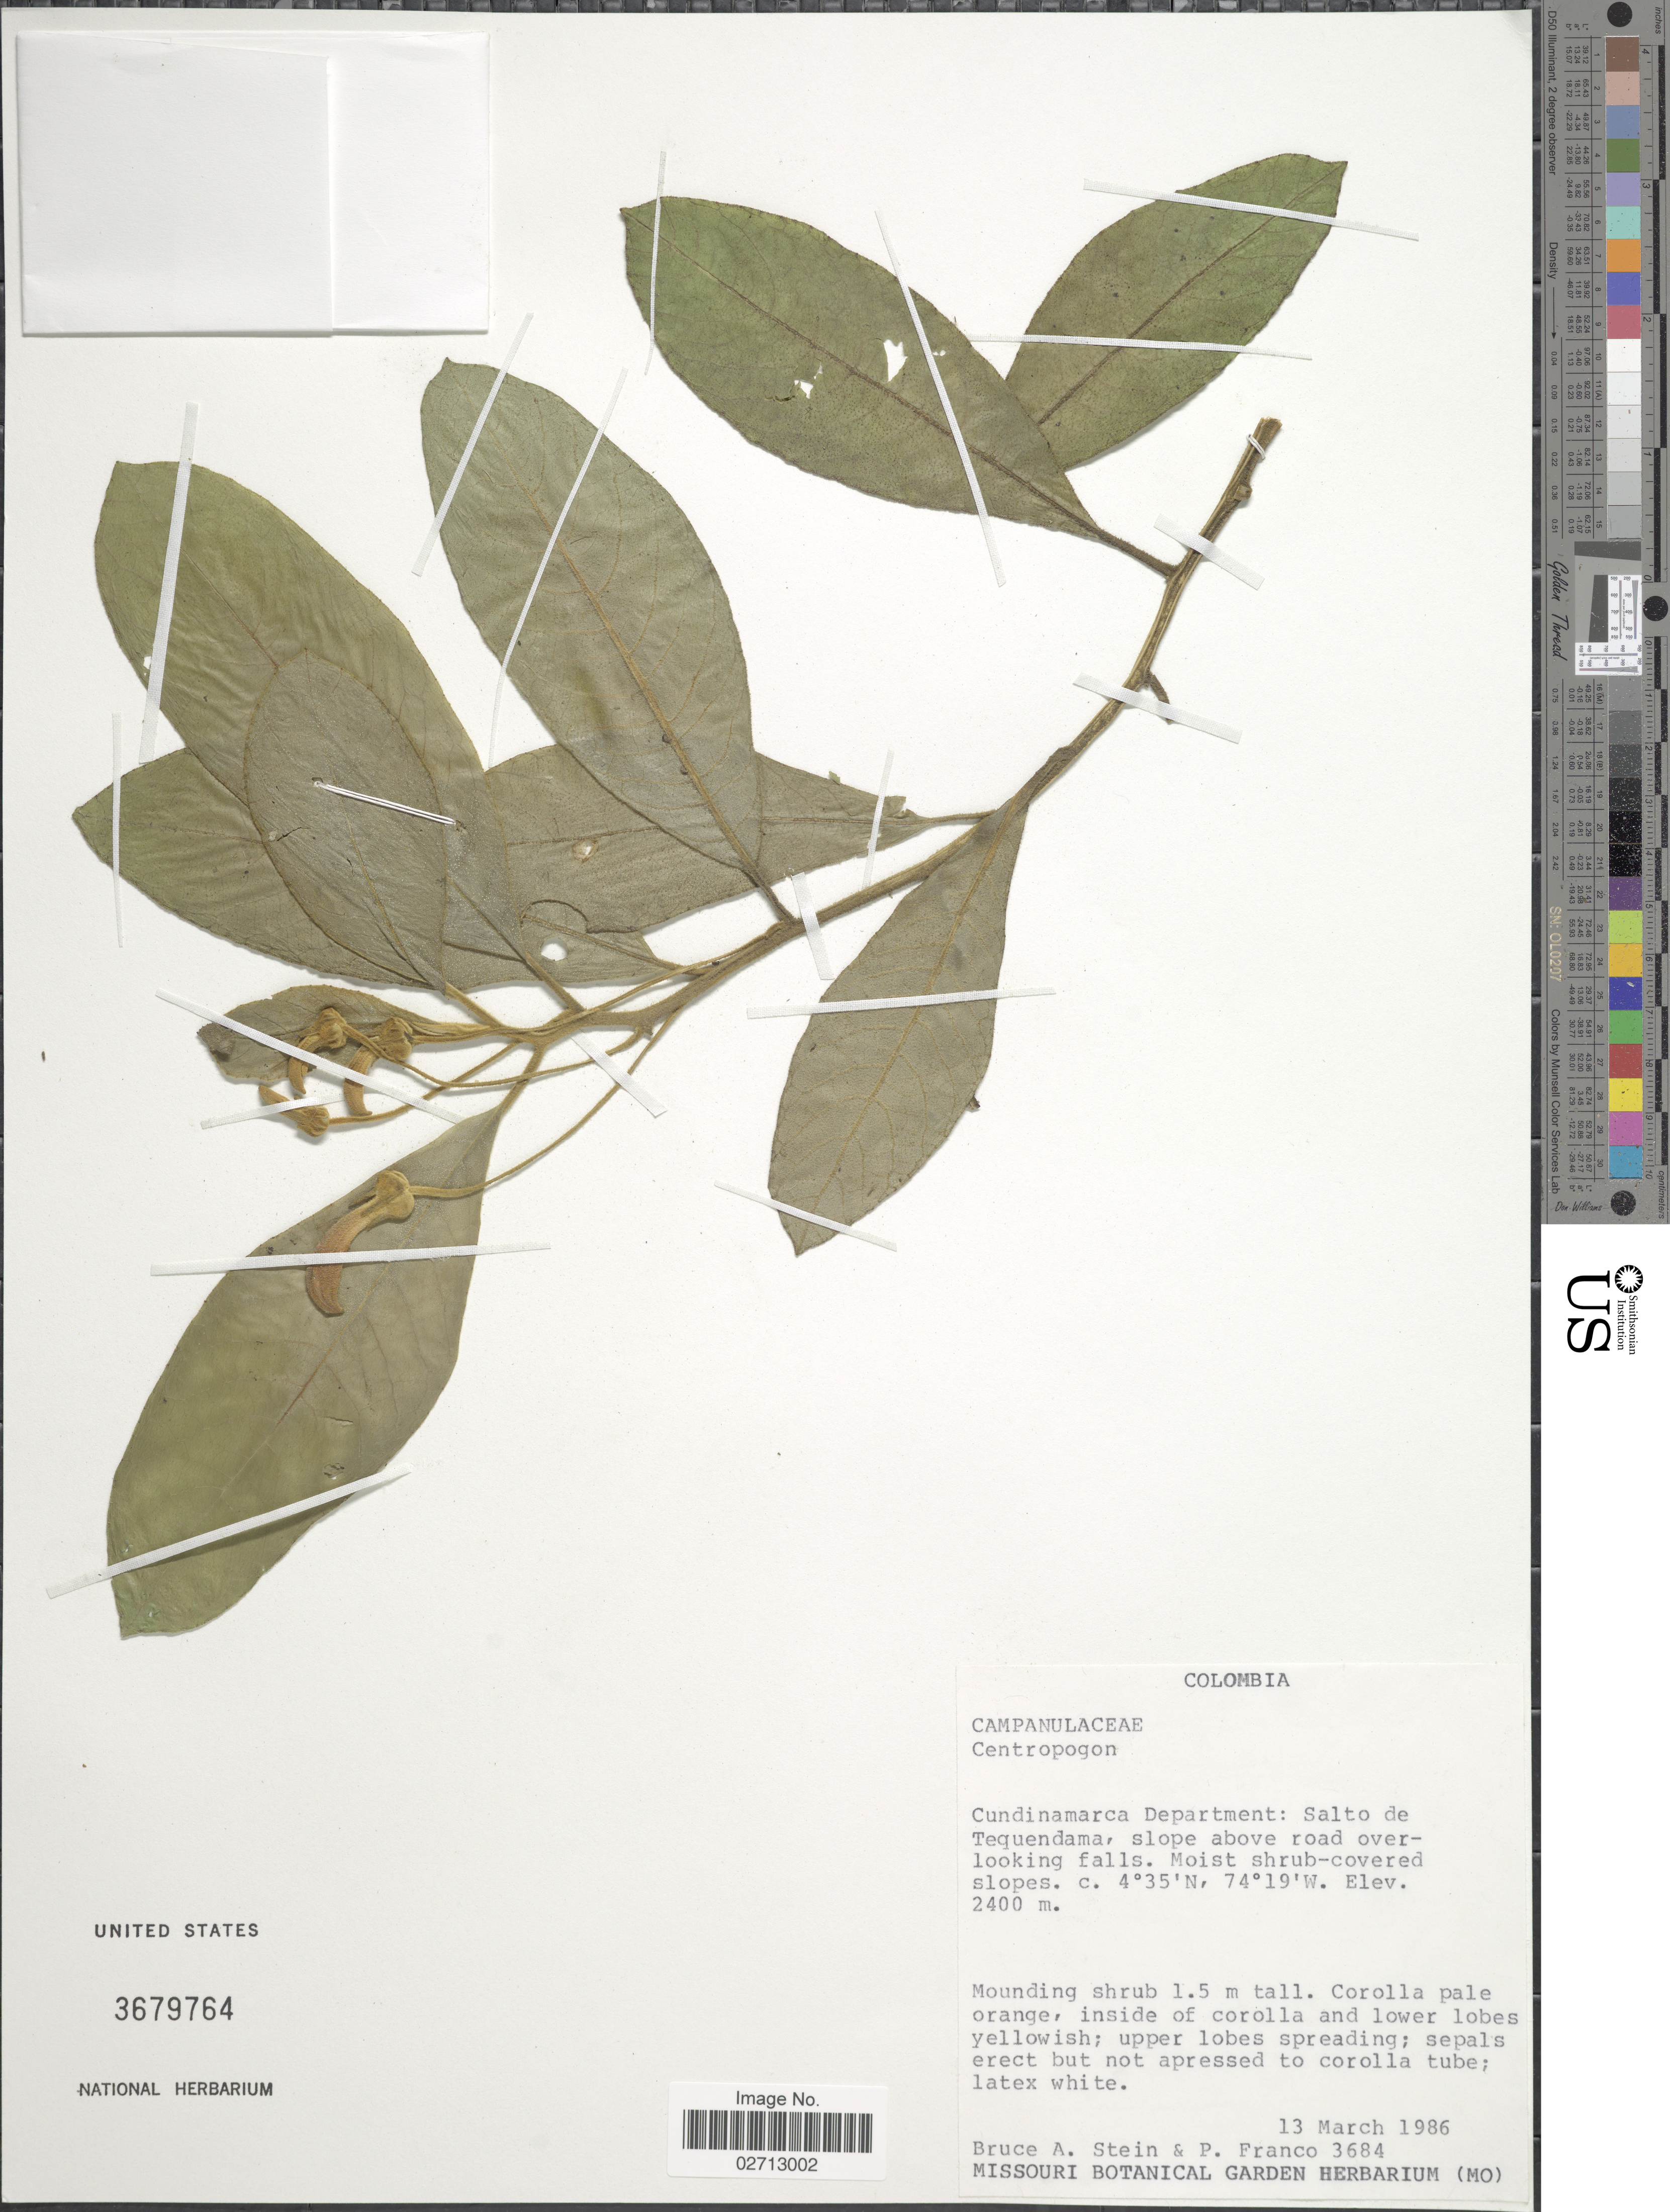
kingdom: Plantae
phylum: Tracheophyta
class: Magnoliopsida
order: Asterales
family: Campanulaceae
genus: Centropogon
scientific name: Centropogon sp.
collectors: B. A. Stein & P. Franco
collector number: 3684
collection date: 1986-03-13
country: Colombia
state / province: Cundinamarca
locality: Salto de Tequendama, slope above road overlooking falls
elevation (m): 2400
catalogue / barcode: US 3679764